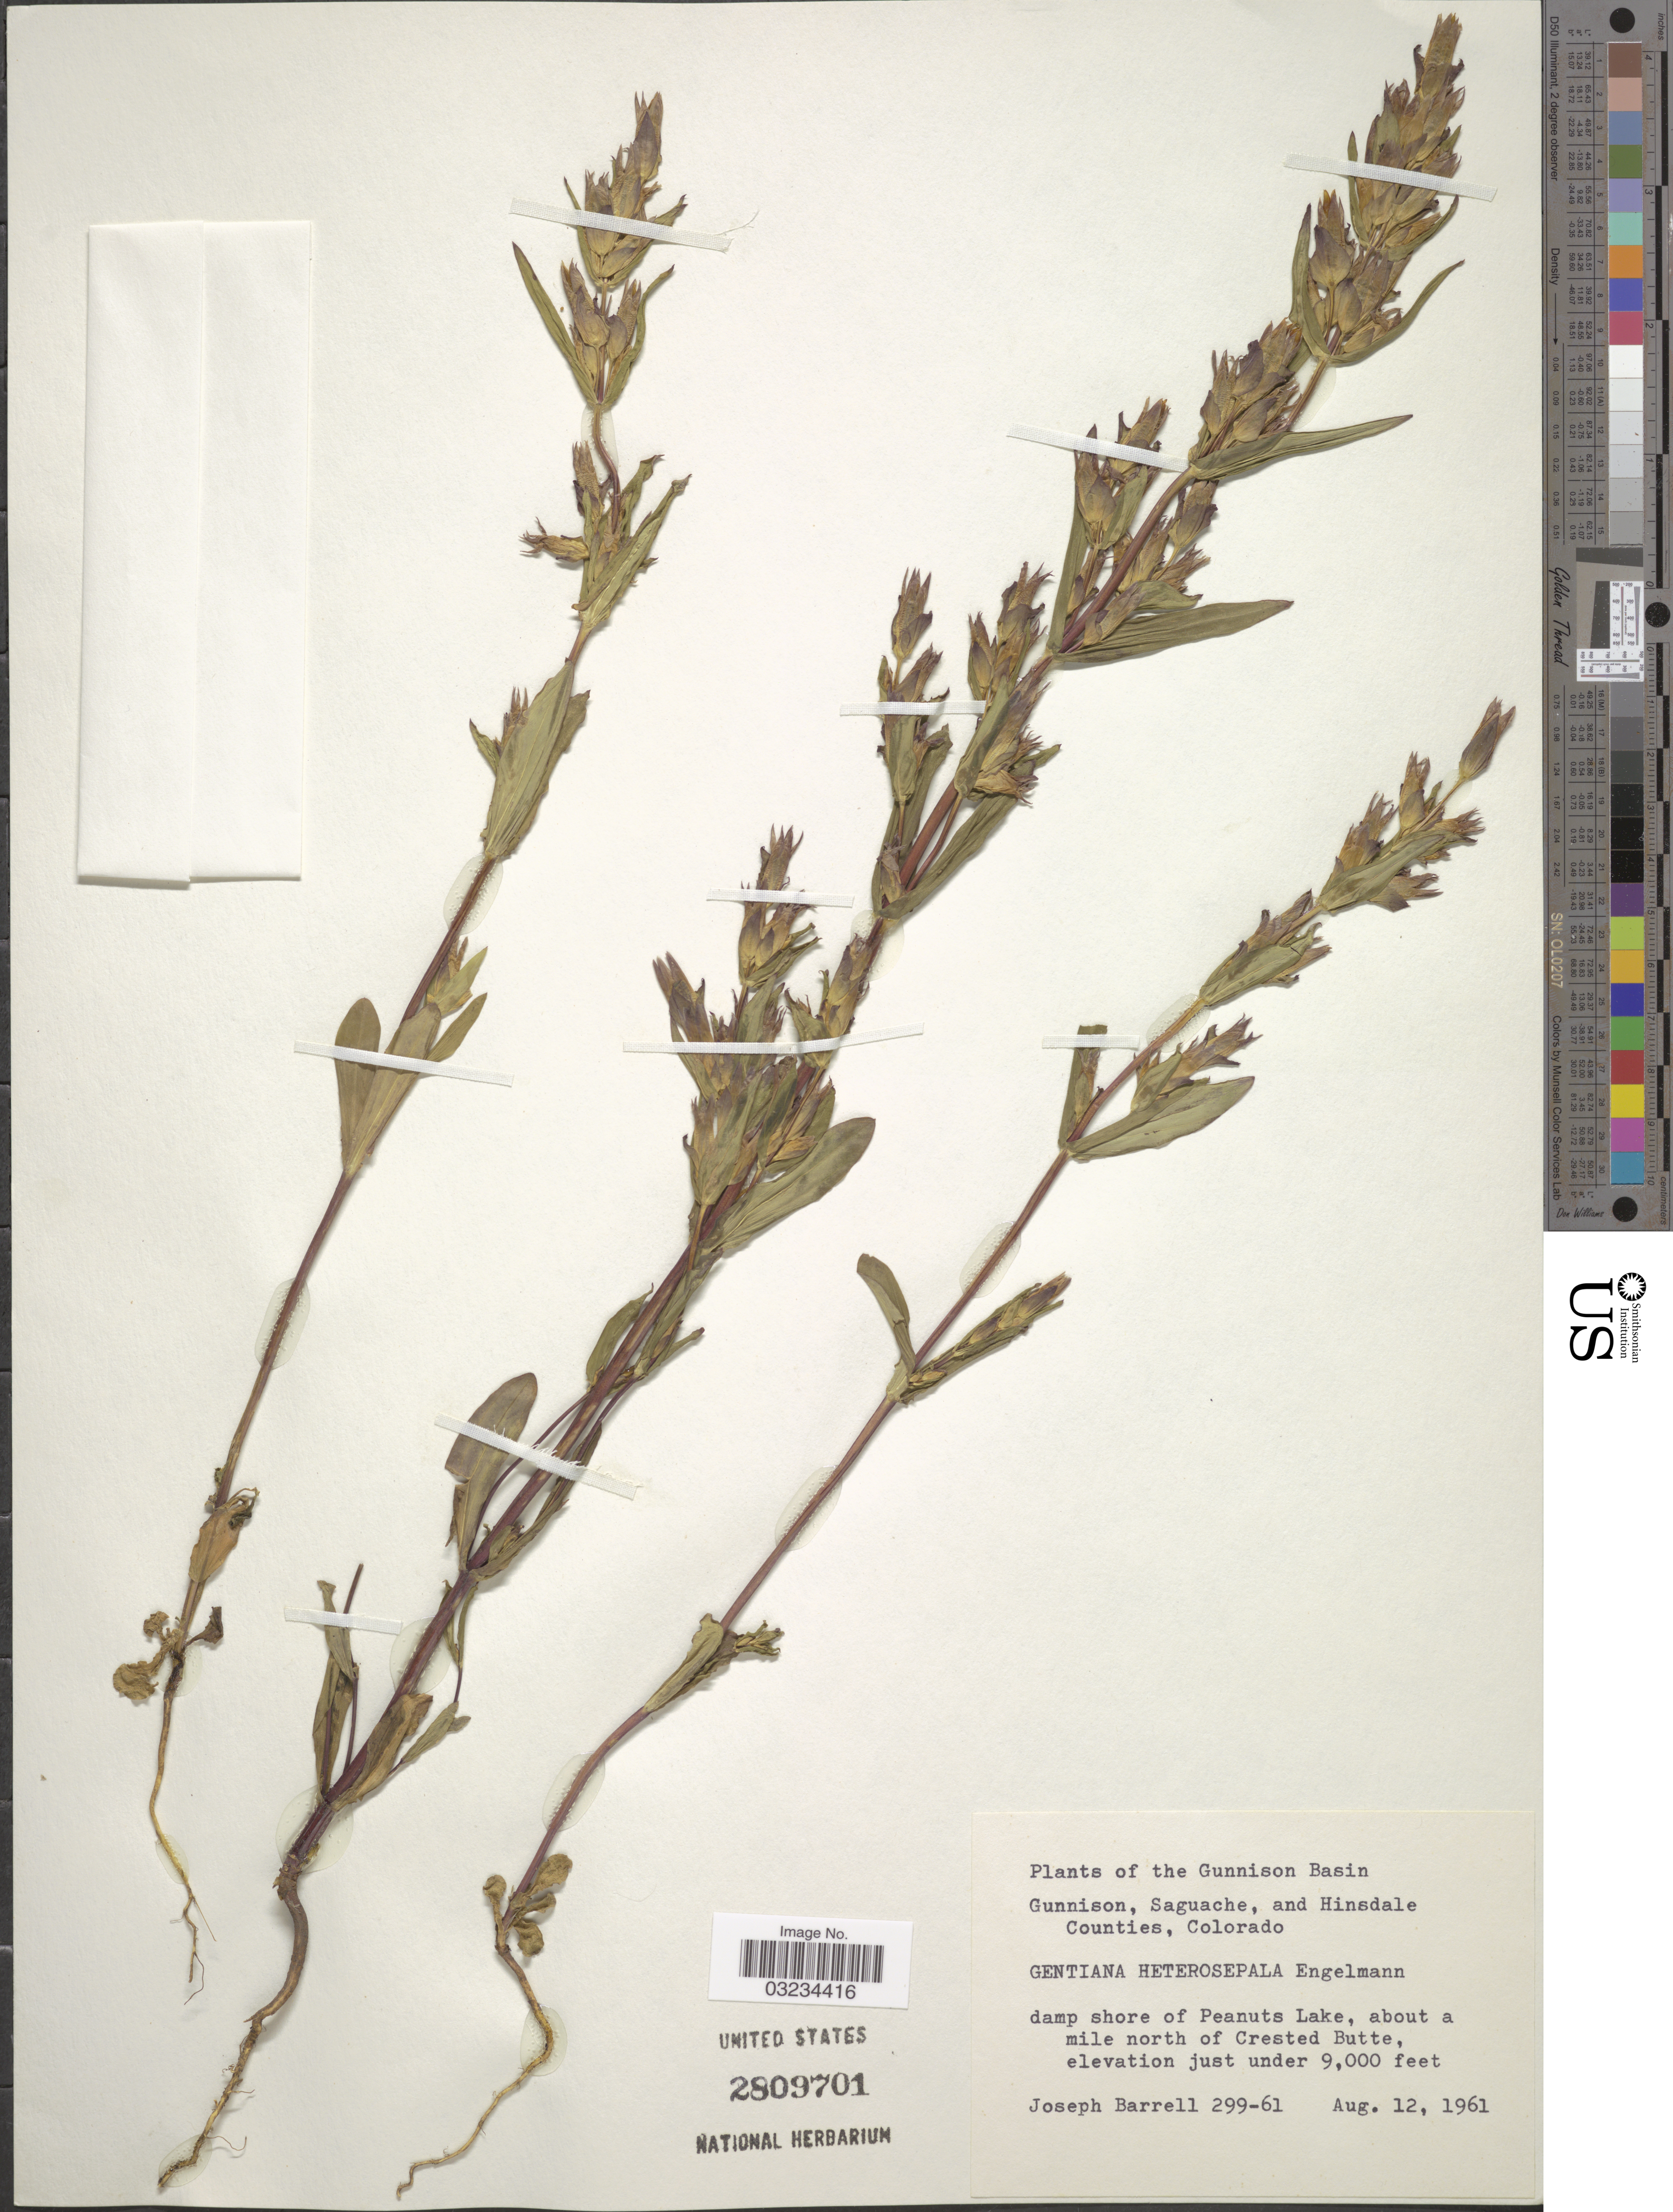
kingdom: Plantae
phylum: Tracheophyta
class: Magnoliopsida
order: Gentianales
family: Gentianaceae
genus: Gentiana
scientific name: Gentiana heterosepala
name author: Engelm.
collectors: J. Barrell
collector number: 299-61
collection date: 1961-08-12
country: United States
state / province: Colorado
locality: Gunnison Basin. Gunnison, Saguache, and Hinsdale Counties. Shore of Peanuts Lake, about a mile north of Crested Butte.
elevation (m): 2743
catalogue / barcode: US 2809701